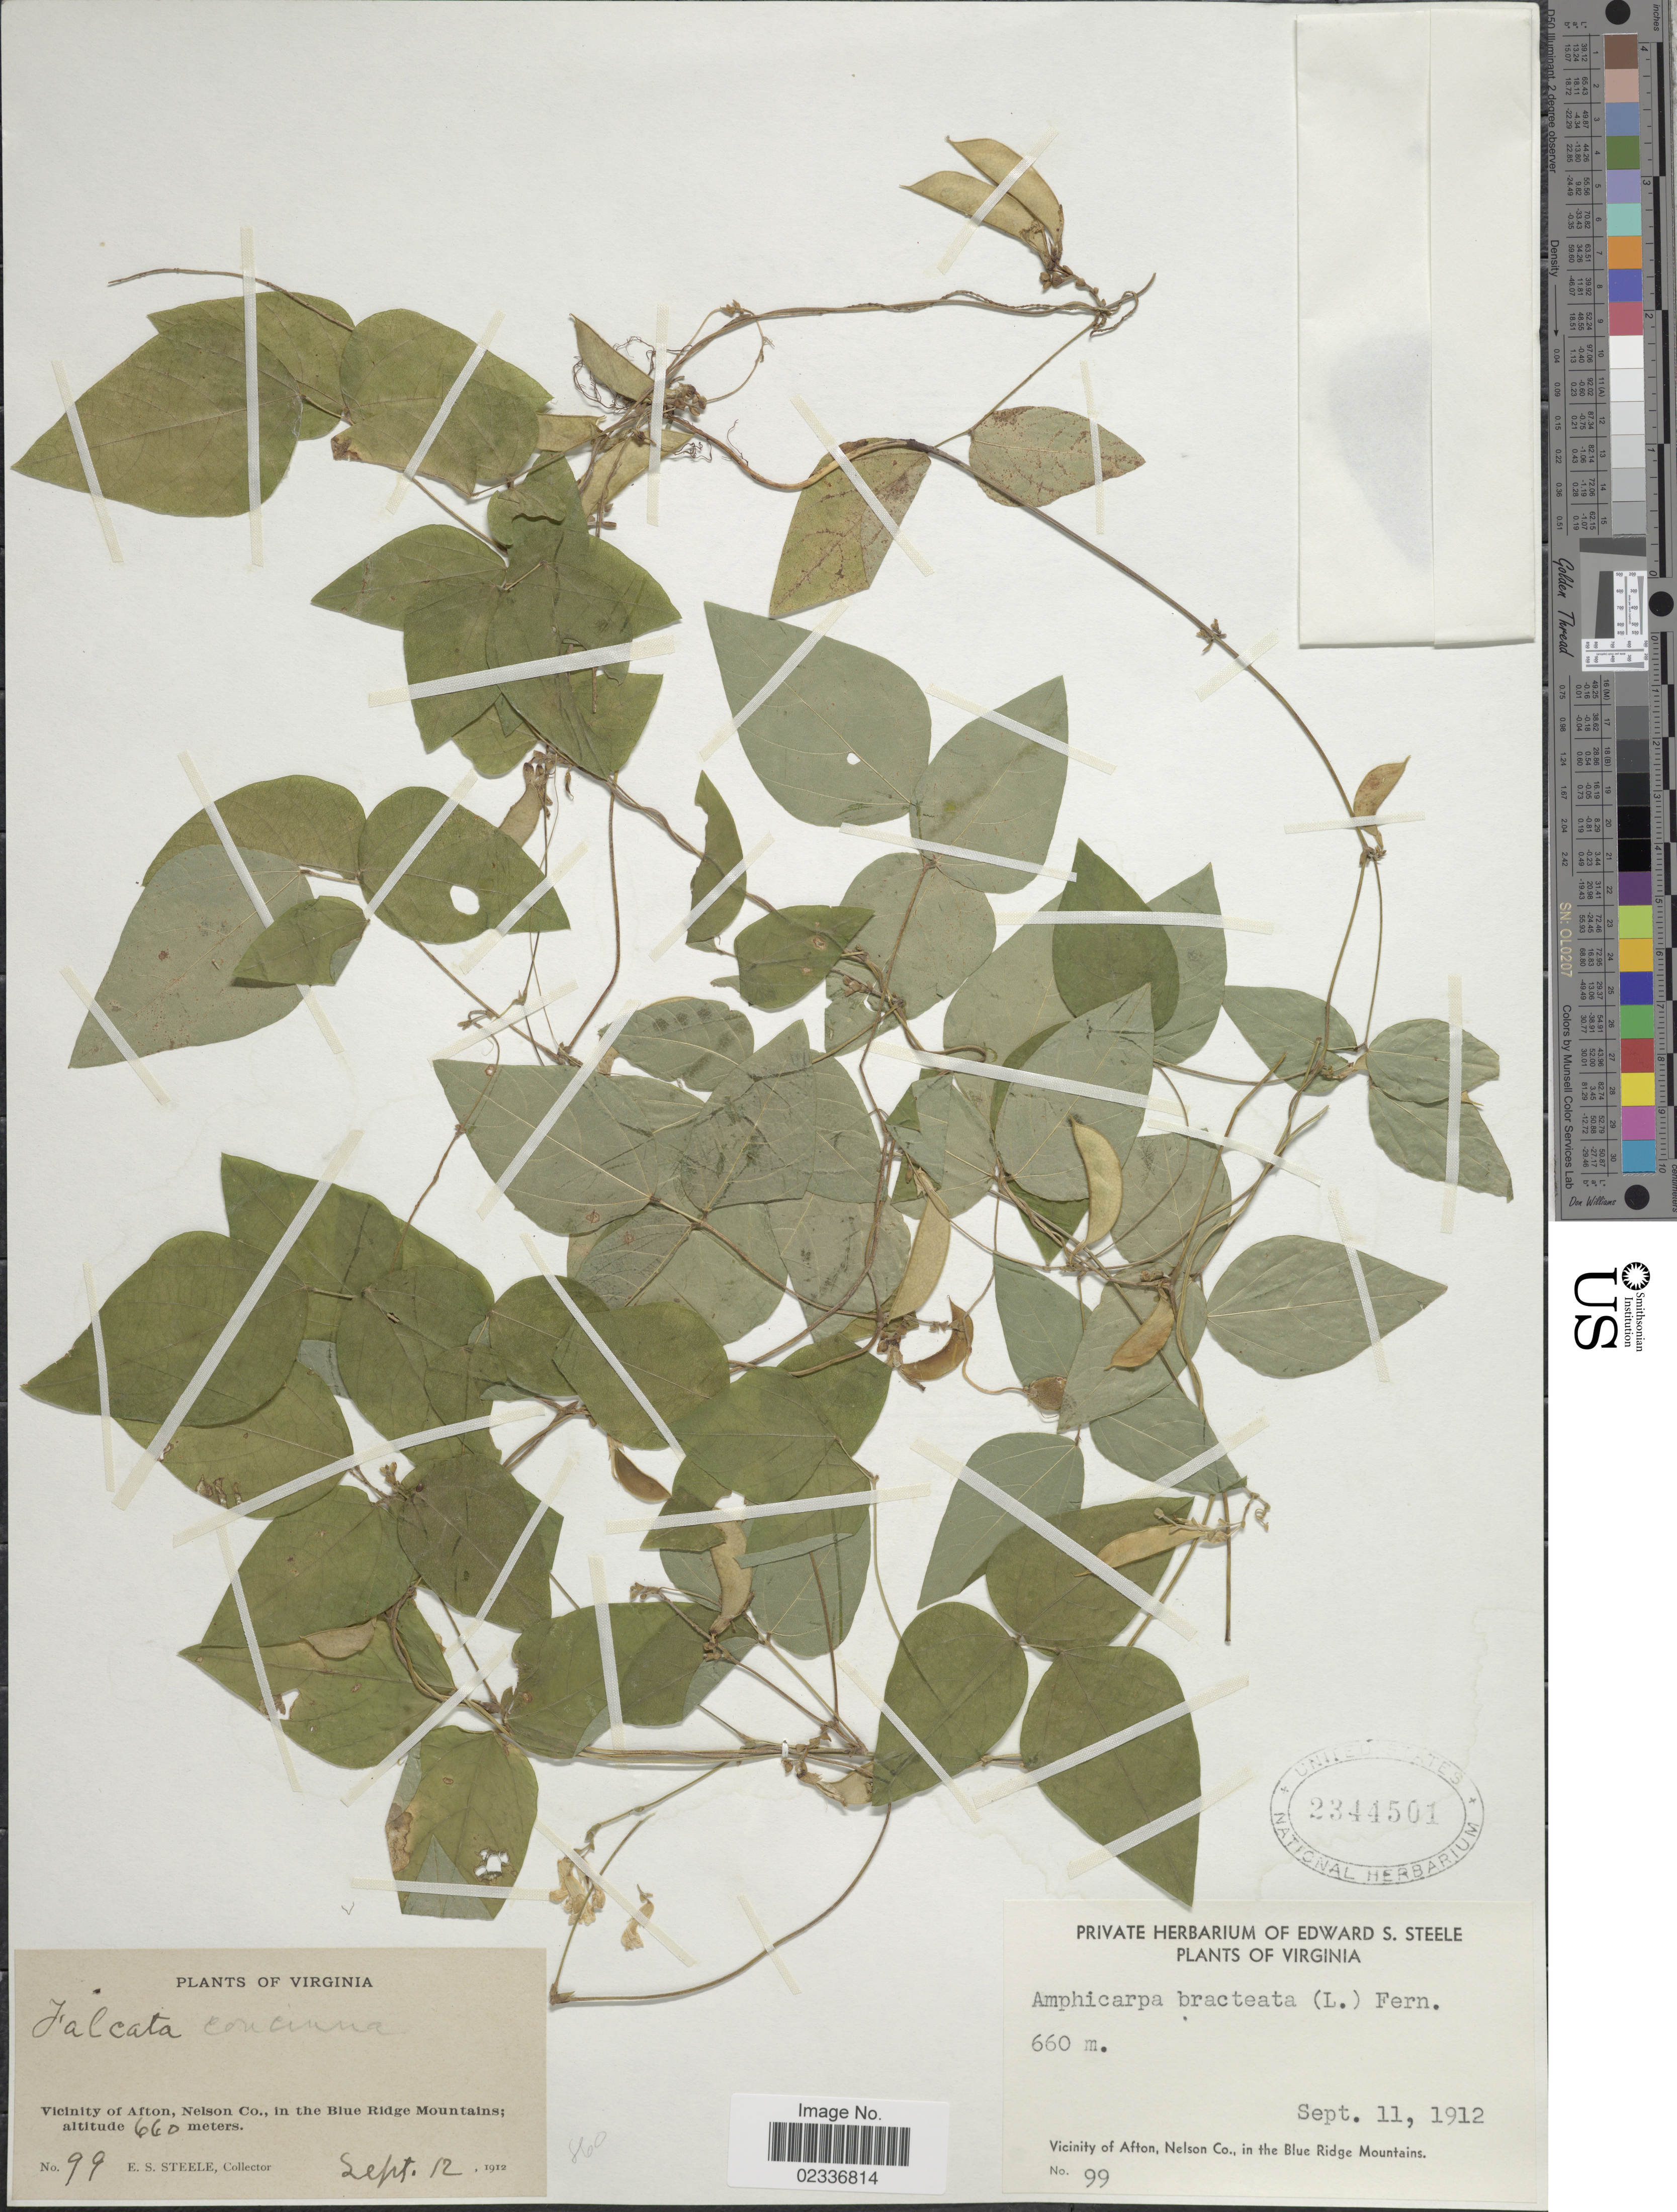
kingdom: Plantae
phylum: Tracheophyta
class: Magnoliopsida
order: Fabales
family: Fabaceae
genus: Amphicarpaea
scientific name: Amphicarpaea bracteata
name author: (L.) Fernald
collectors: E. Steele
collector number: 99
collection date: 1912-09-12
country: United States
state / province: Virginia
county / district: Nelson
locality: Vicinity of Afton, Nelson Co., in the Blue Ridge Mountains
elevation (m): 660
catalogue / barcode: US 2344501